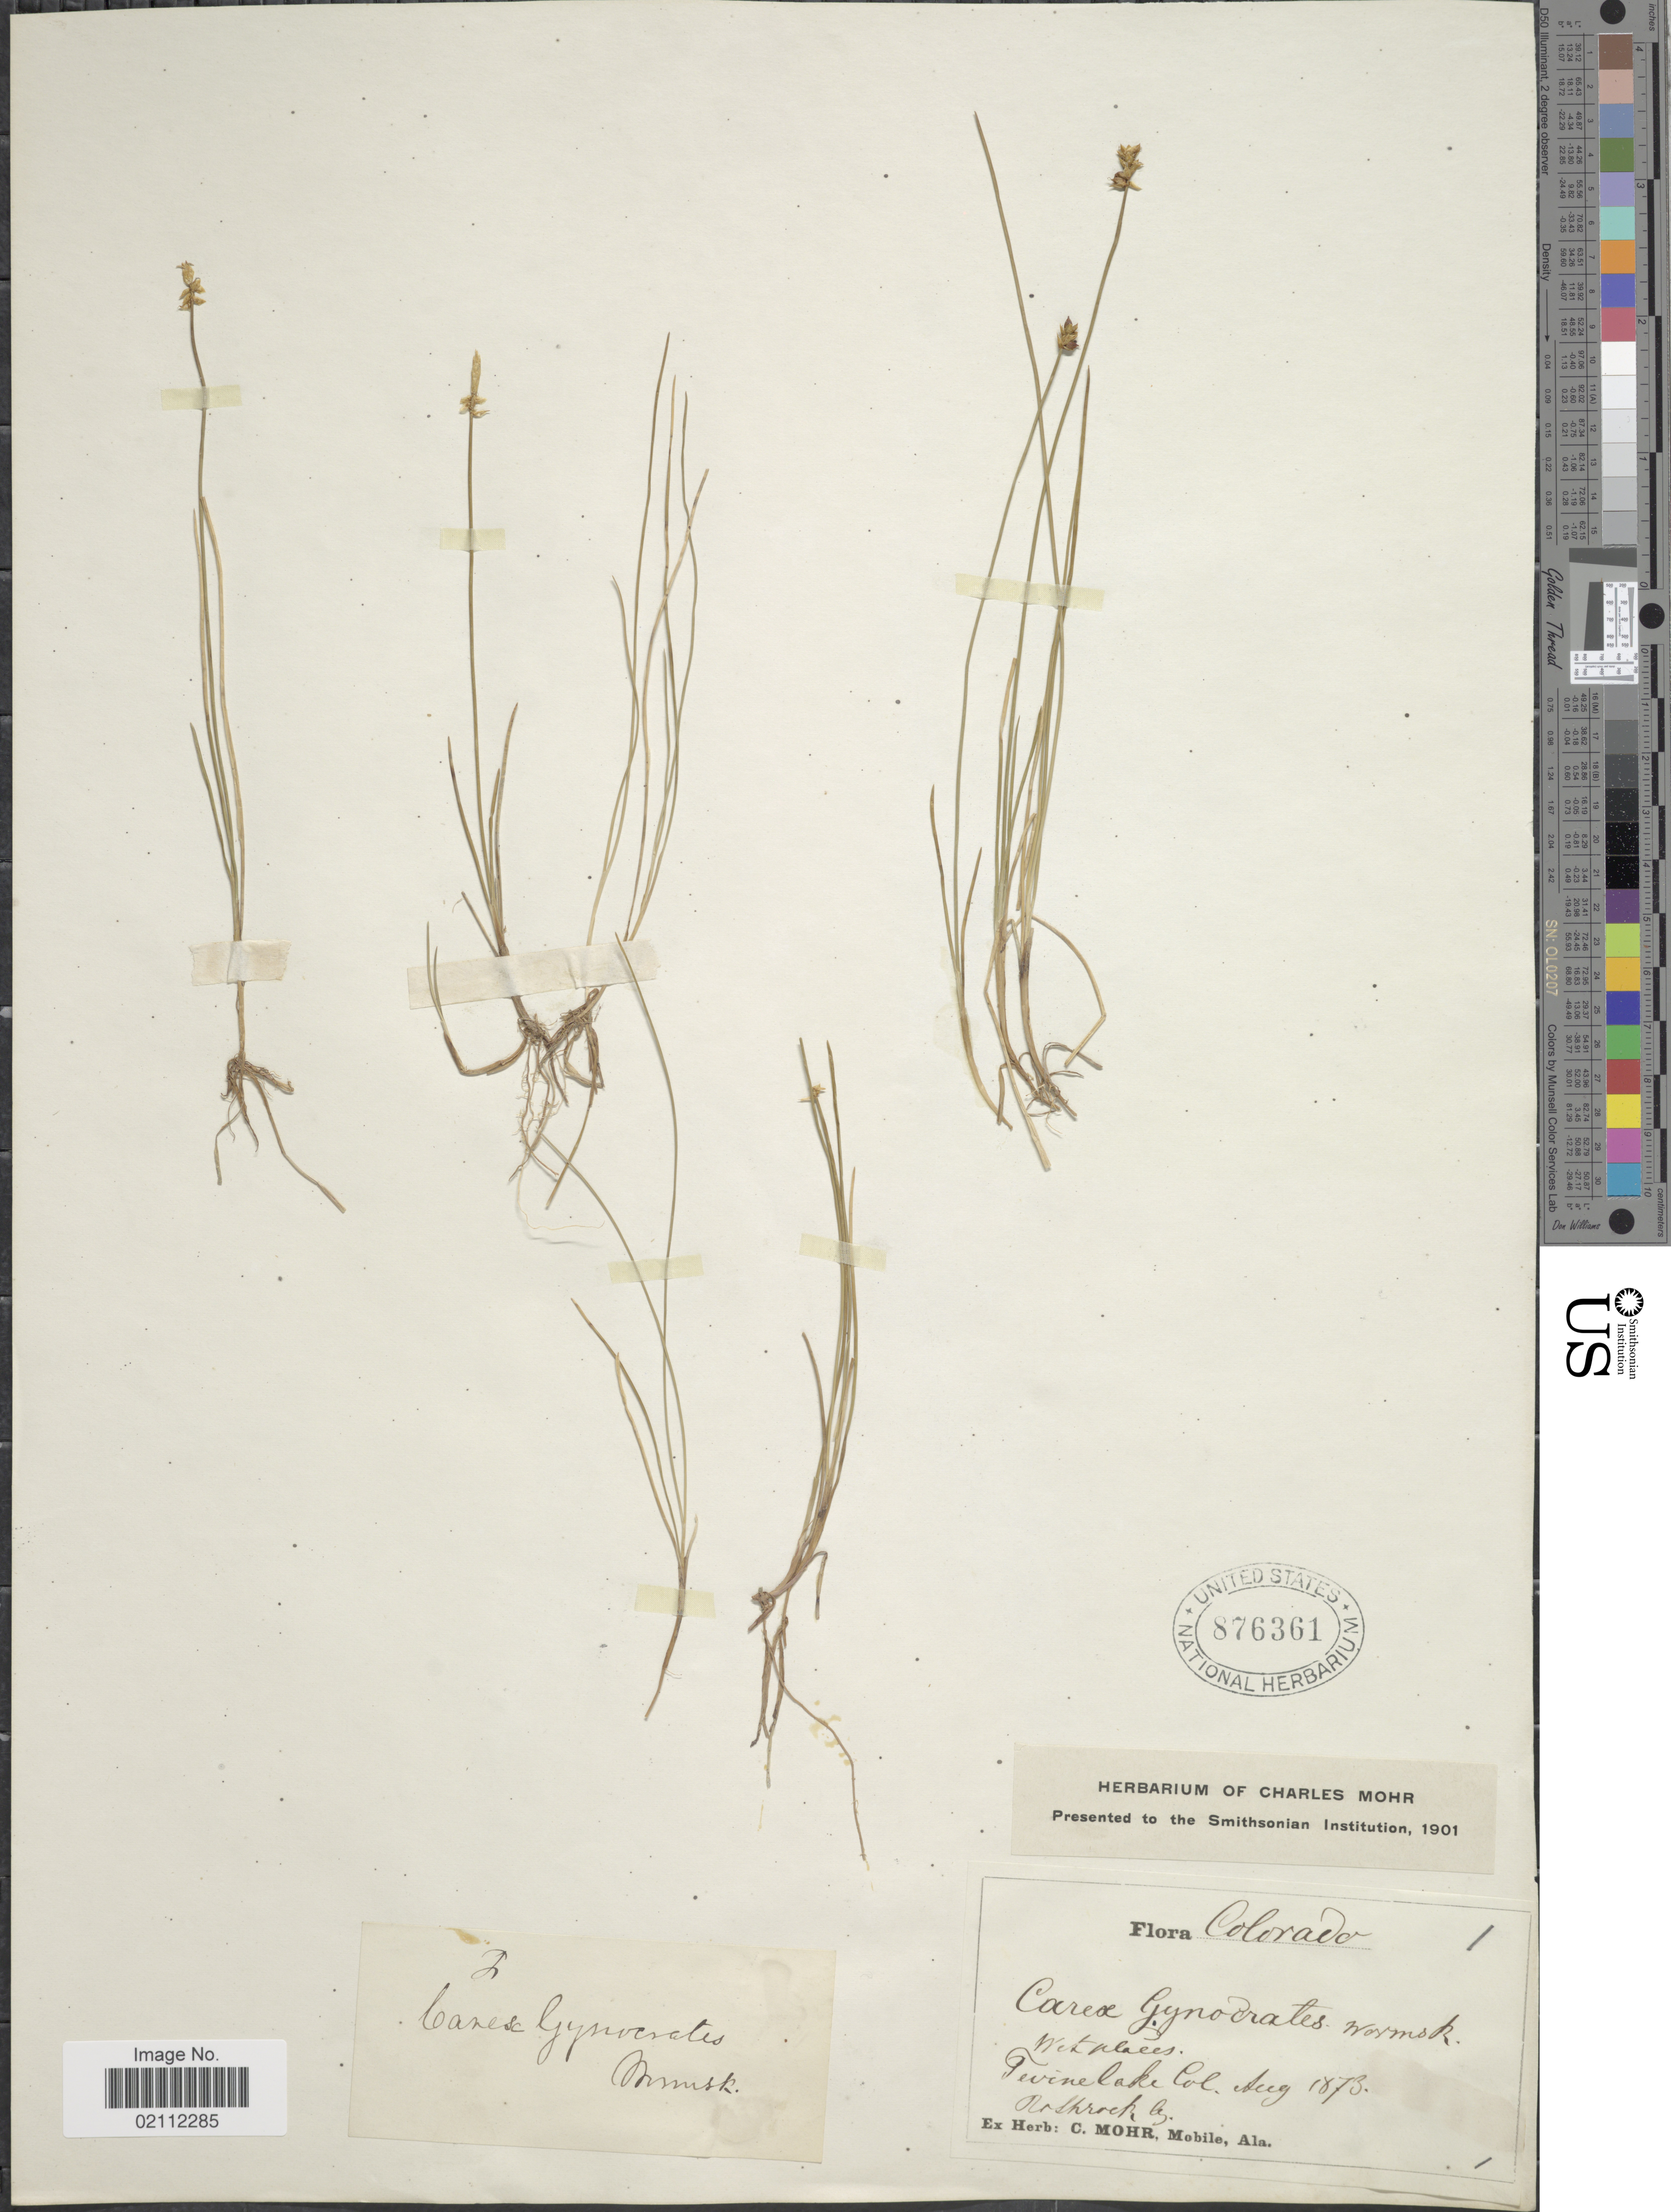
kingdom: Plantae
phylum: Tracheophyta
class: Liliopsida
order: Poales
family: Cyperaceae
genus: Carex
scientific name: Carex nardina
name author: (Hornem.) Fr.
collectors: Rothrock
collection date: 1873-08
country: United States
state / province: Colorado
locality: Twinelake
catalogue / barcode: US 876361